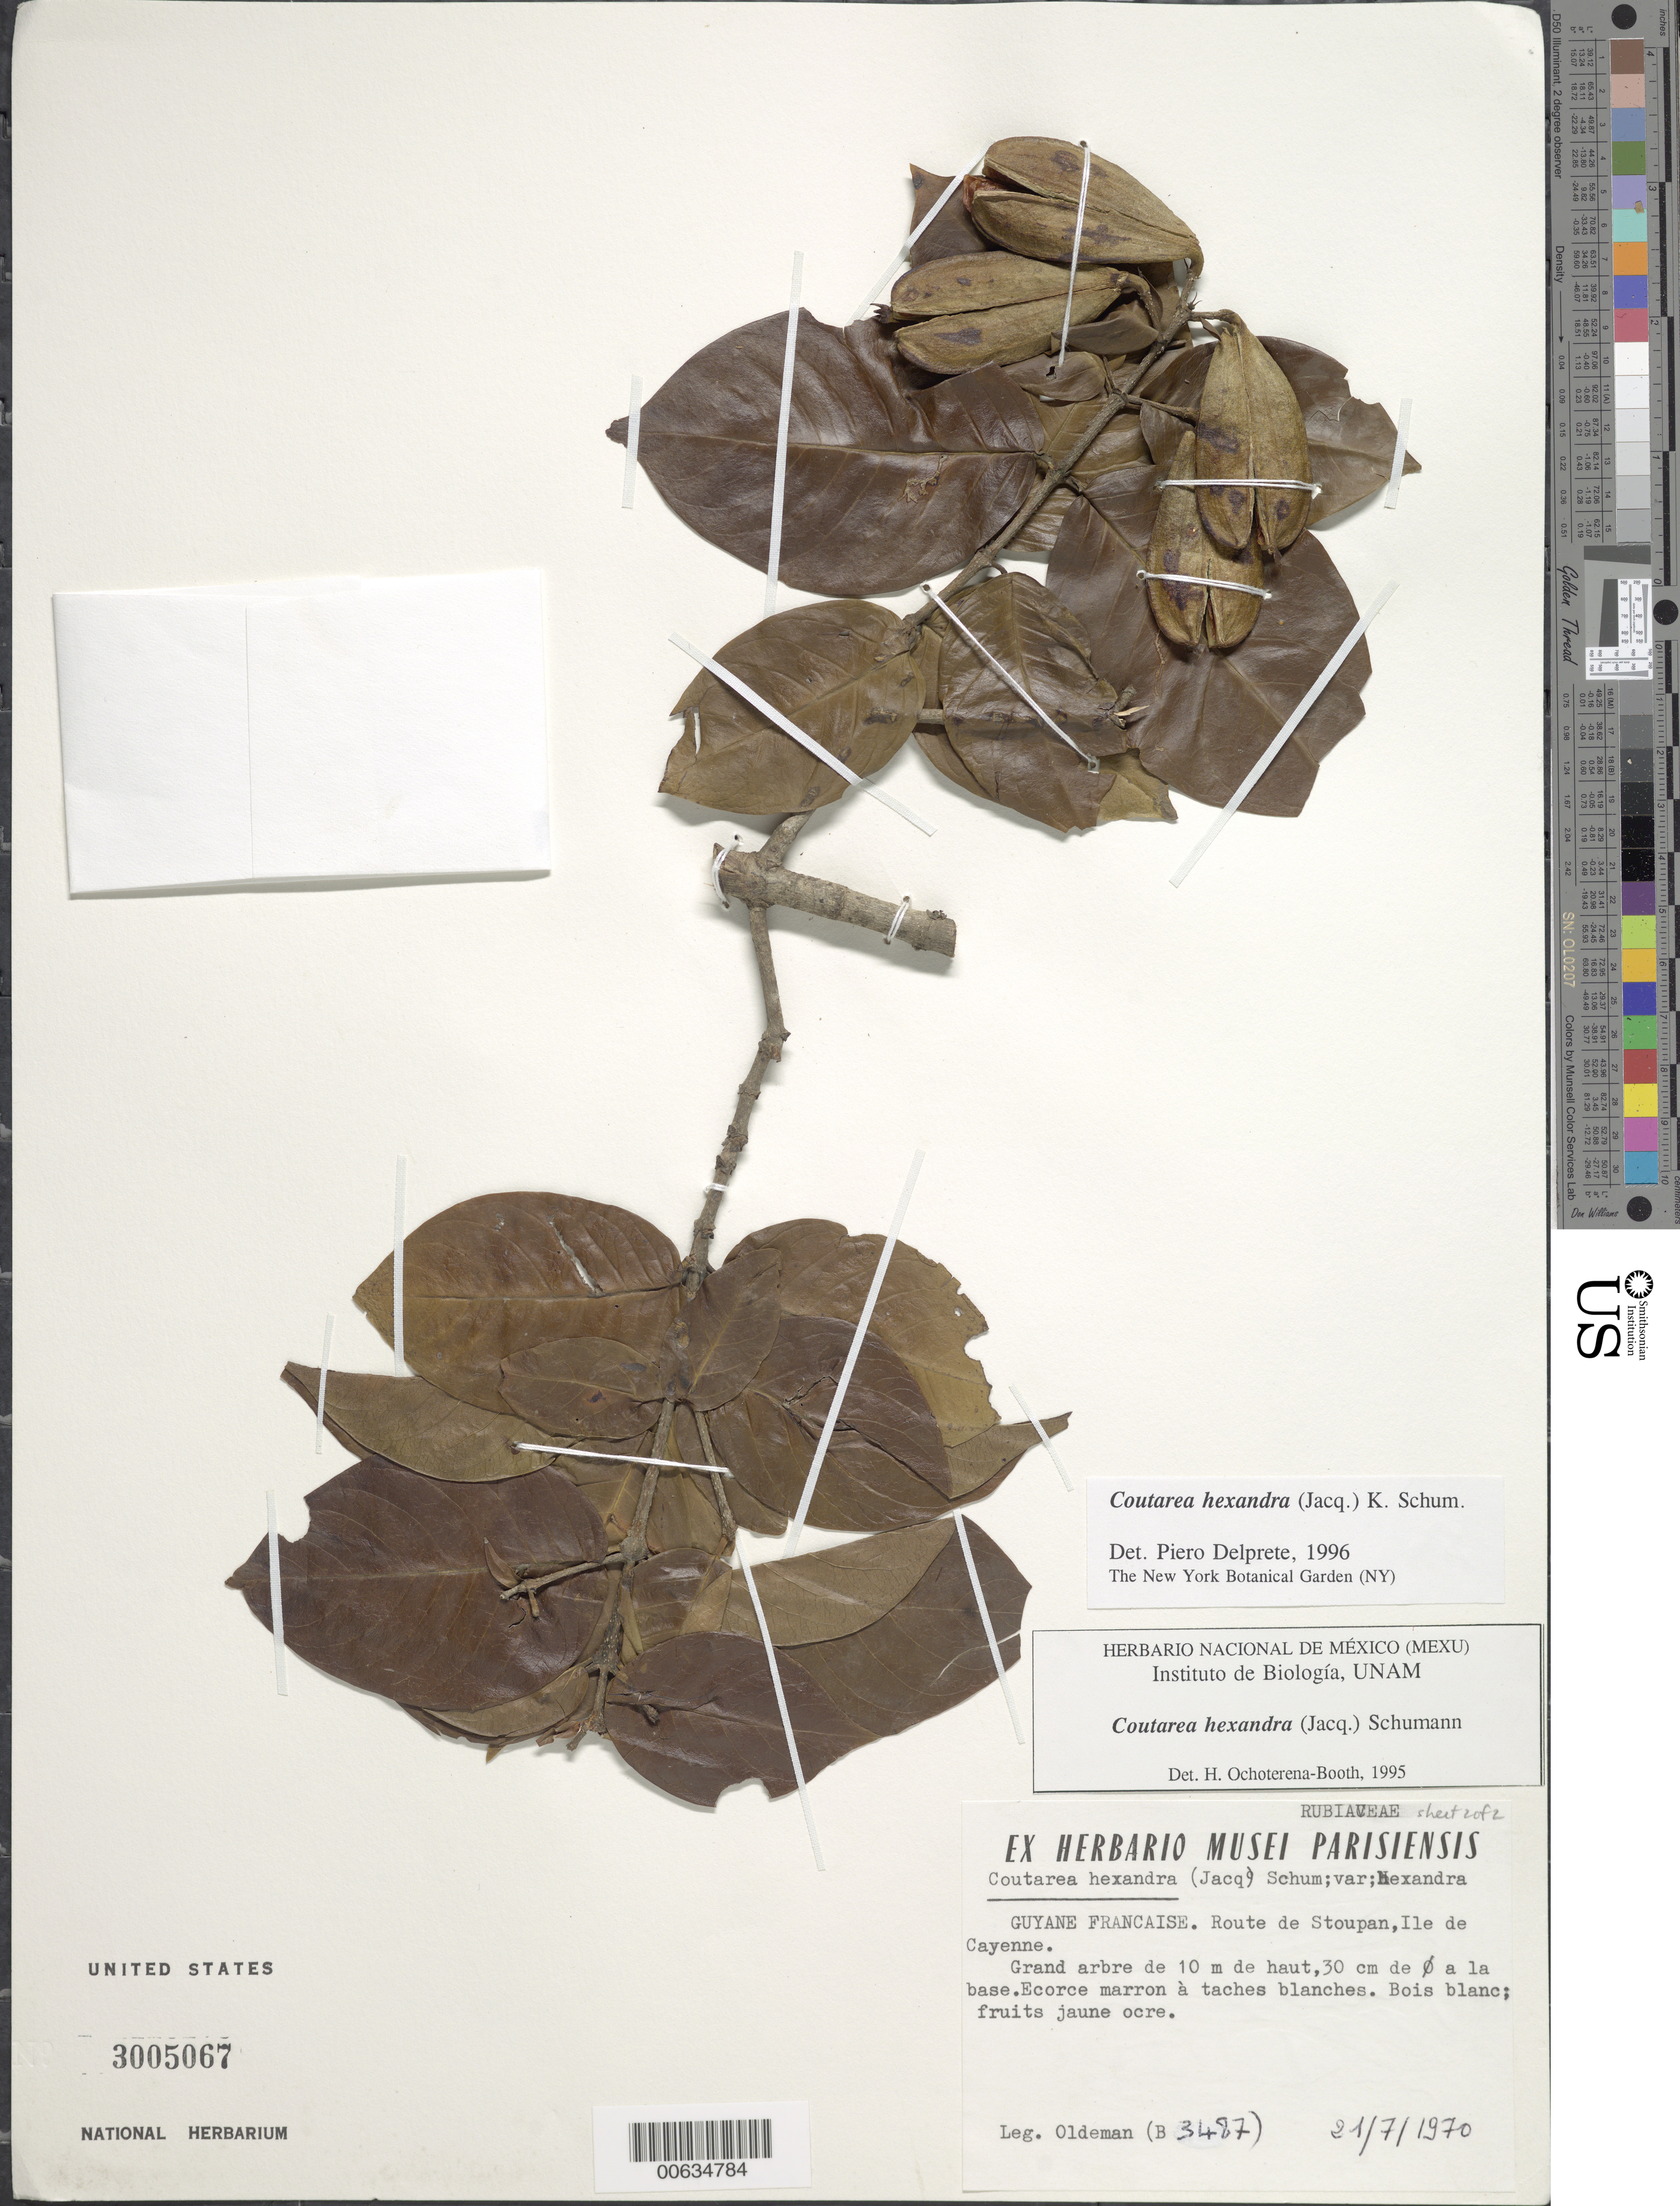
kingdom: Plantae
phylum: Tracheophyta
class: Magnoliopsida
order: Gentianales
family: Rubiaceae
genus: Coutarea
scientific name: Coutarea hexandra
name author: (Jacq.) K. Schum.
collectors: -- Oldeman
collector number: B 3487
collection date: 1970-07-21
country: French Guiana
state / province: Cayenne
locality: Route de Stoupan. Ile de Cayenne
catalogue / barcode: US 3005067